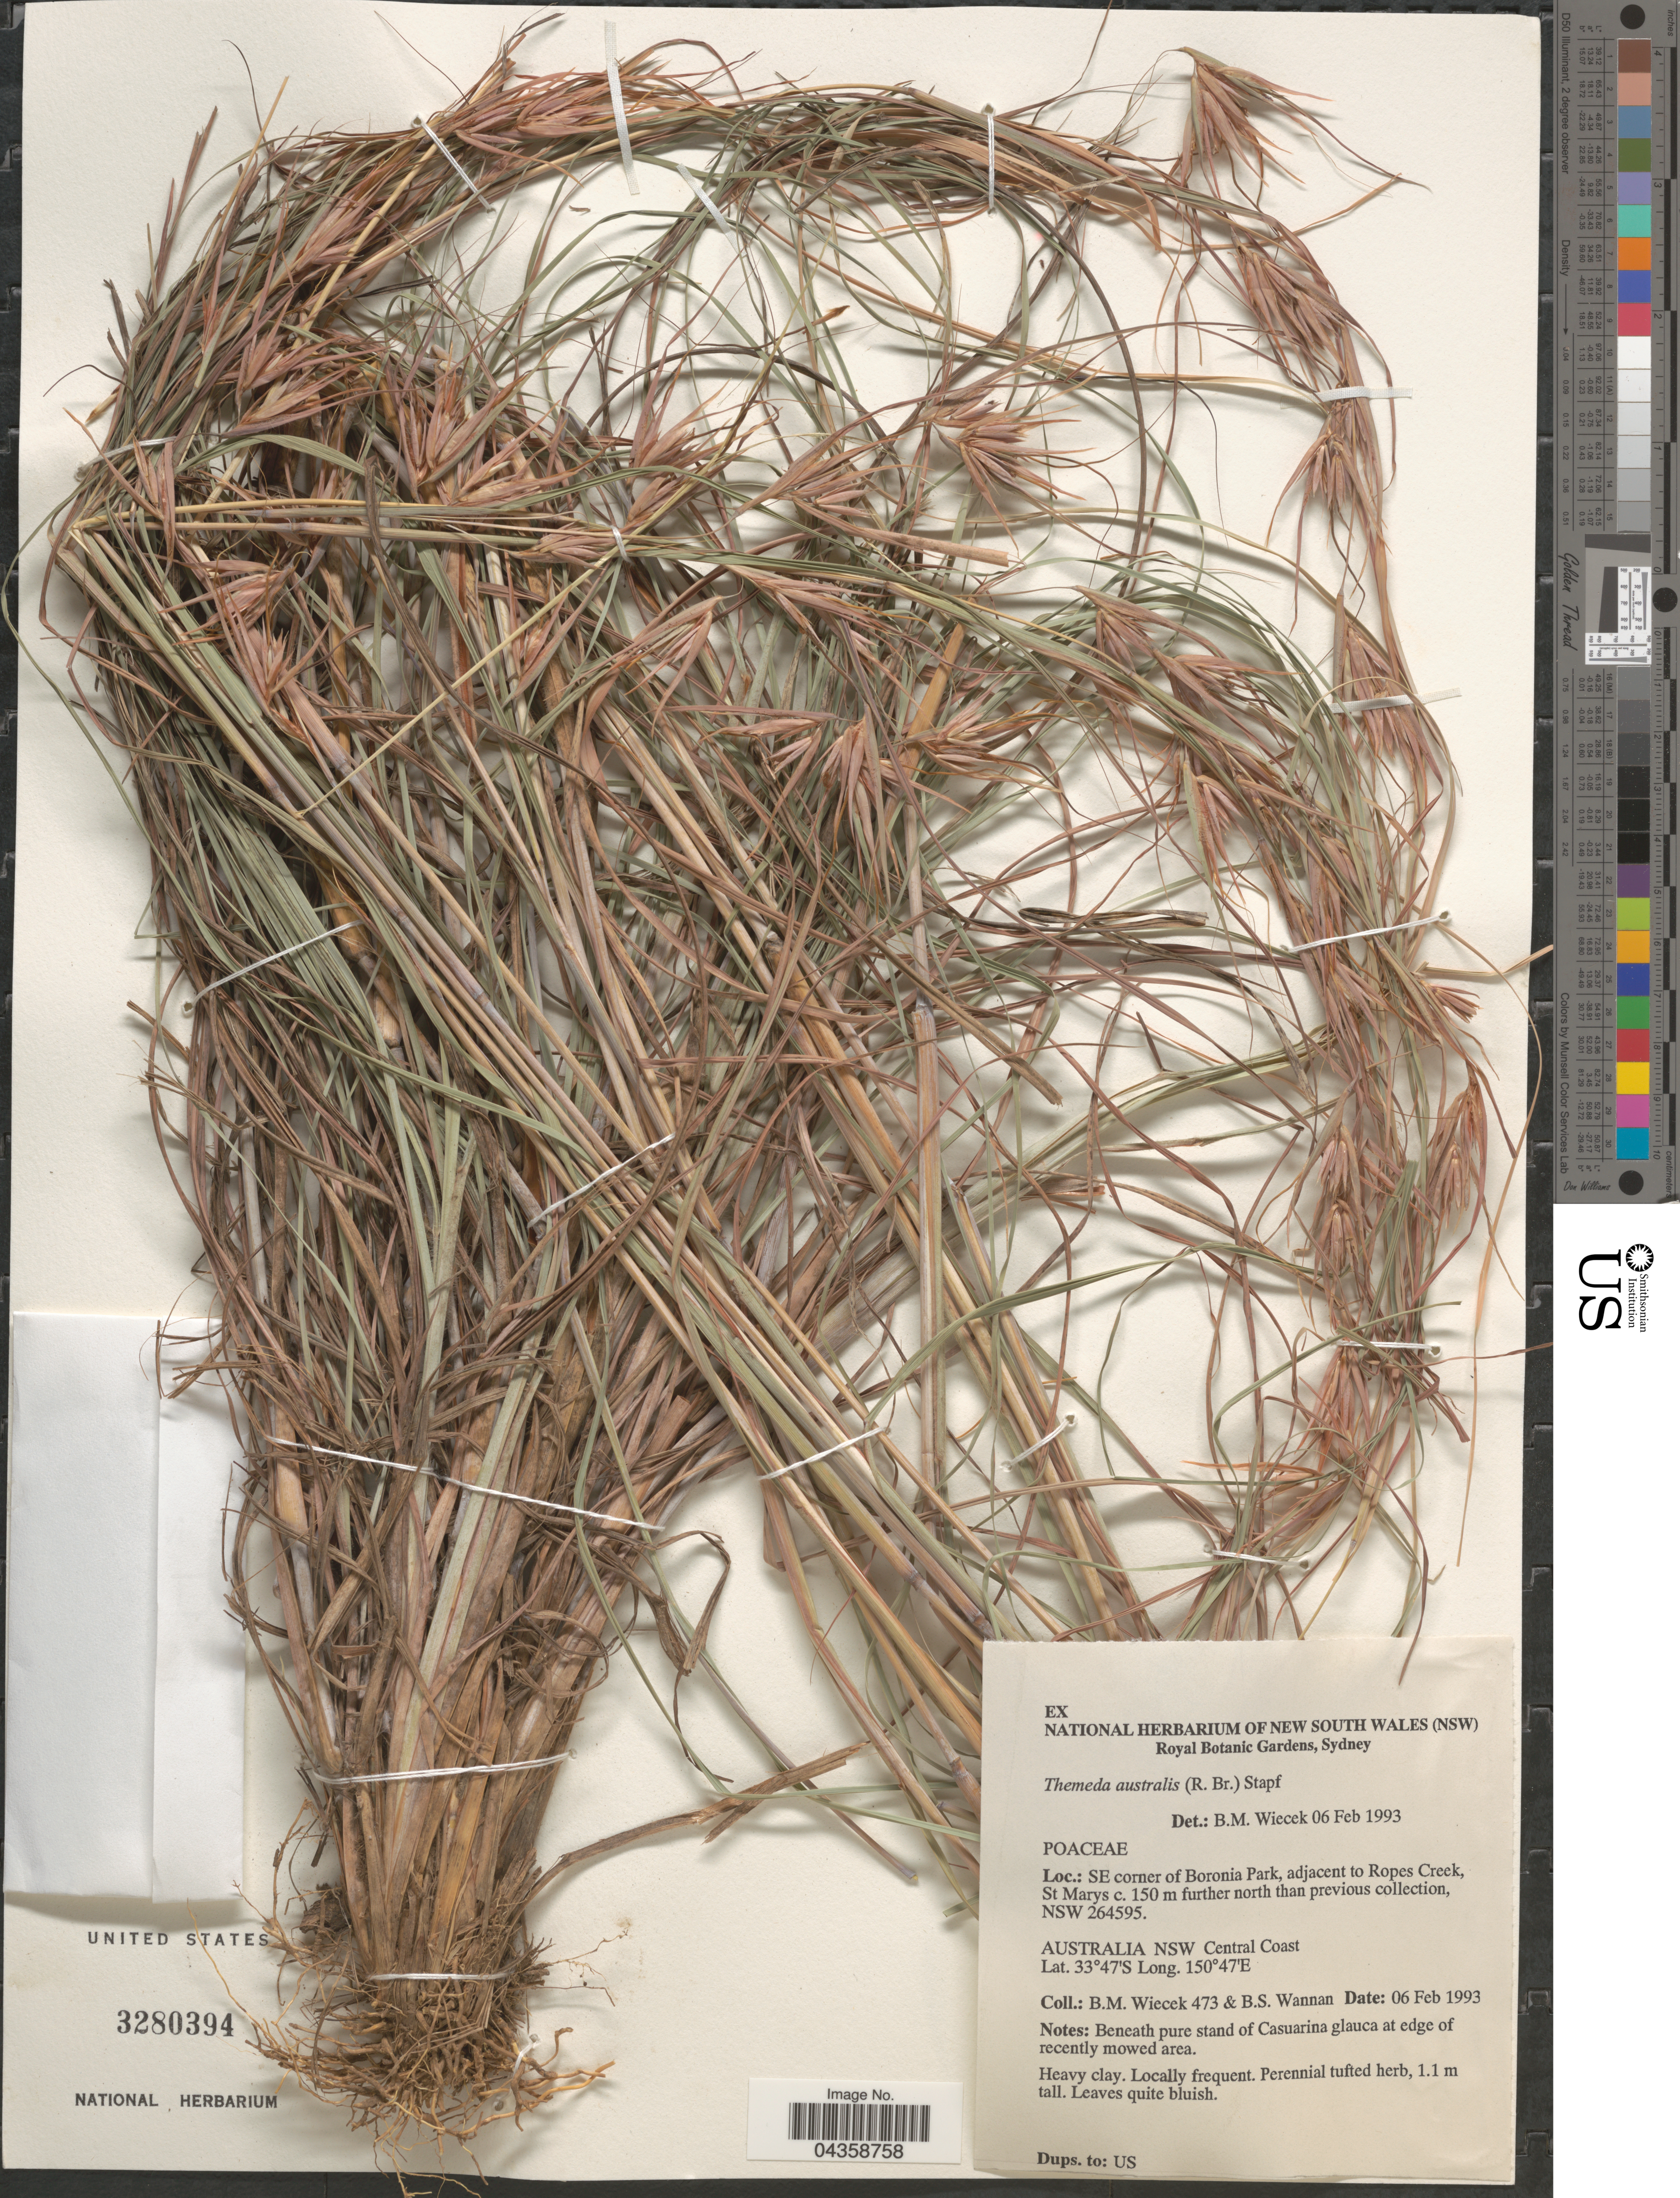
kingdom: Plantae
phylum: Tracheophyta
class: Liliopsida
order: Poales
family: Poaceae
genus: Themeda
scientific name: Themeda triandra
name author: Forssk.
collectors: B. Wiecek & B. Wannan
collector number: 473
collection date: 1993-02-06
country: Australia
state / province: New South Wales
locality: SE corner of Boronia Park, adjacent to Ropes Creek, St Marys c. 150 m further north than previous collection, NSW 264595. Central Coast.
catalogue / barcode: US 3280394